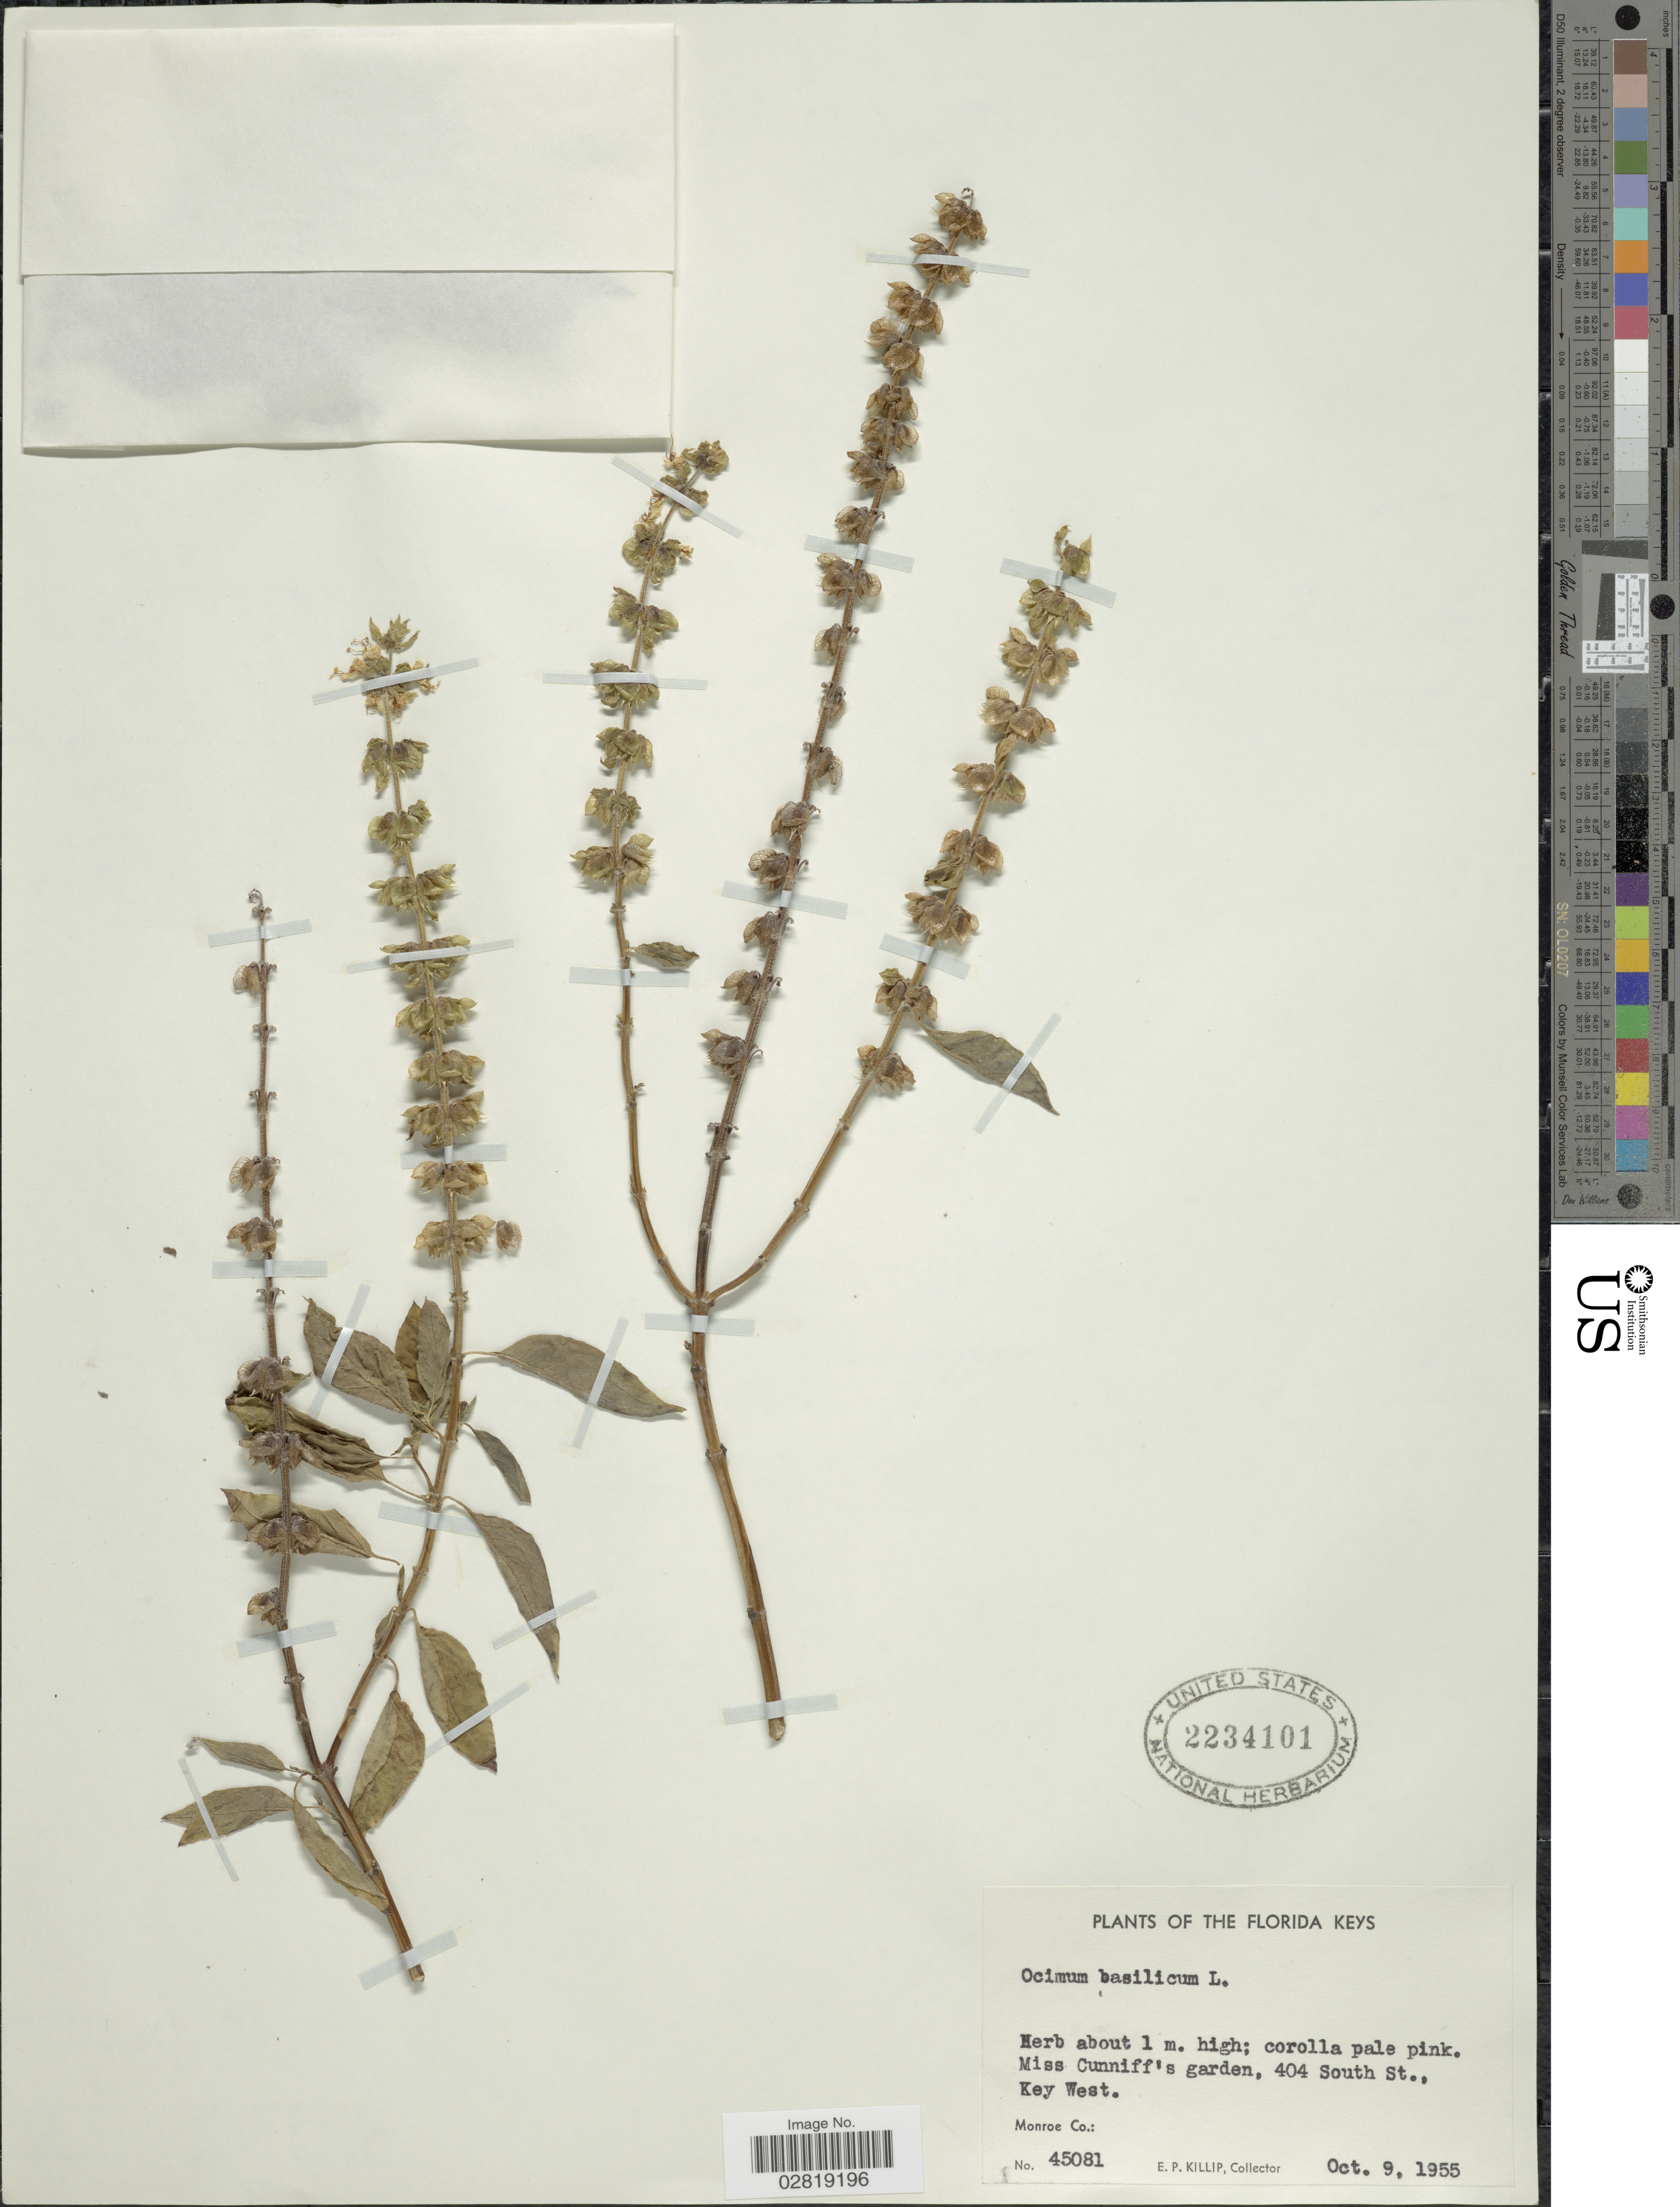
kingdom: Plantae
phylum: Tracheophyta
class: Magnoliopsida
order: Lamiales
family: Lamiaceae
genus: Ocimum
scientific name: Ocimum basilicum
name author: L.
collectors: E. P. Killip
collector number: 45081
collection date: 1955-10-09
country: United States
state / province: Florida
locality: Florida Keys. Miss Cunniff;s garden, 404 South St., Key West. Monroe Co.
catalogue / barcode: US 2234101